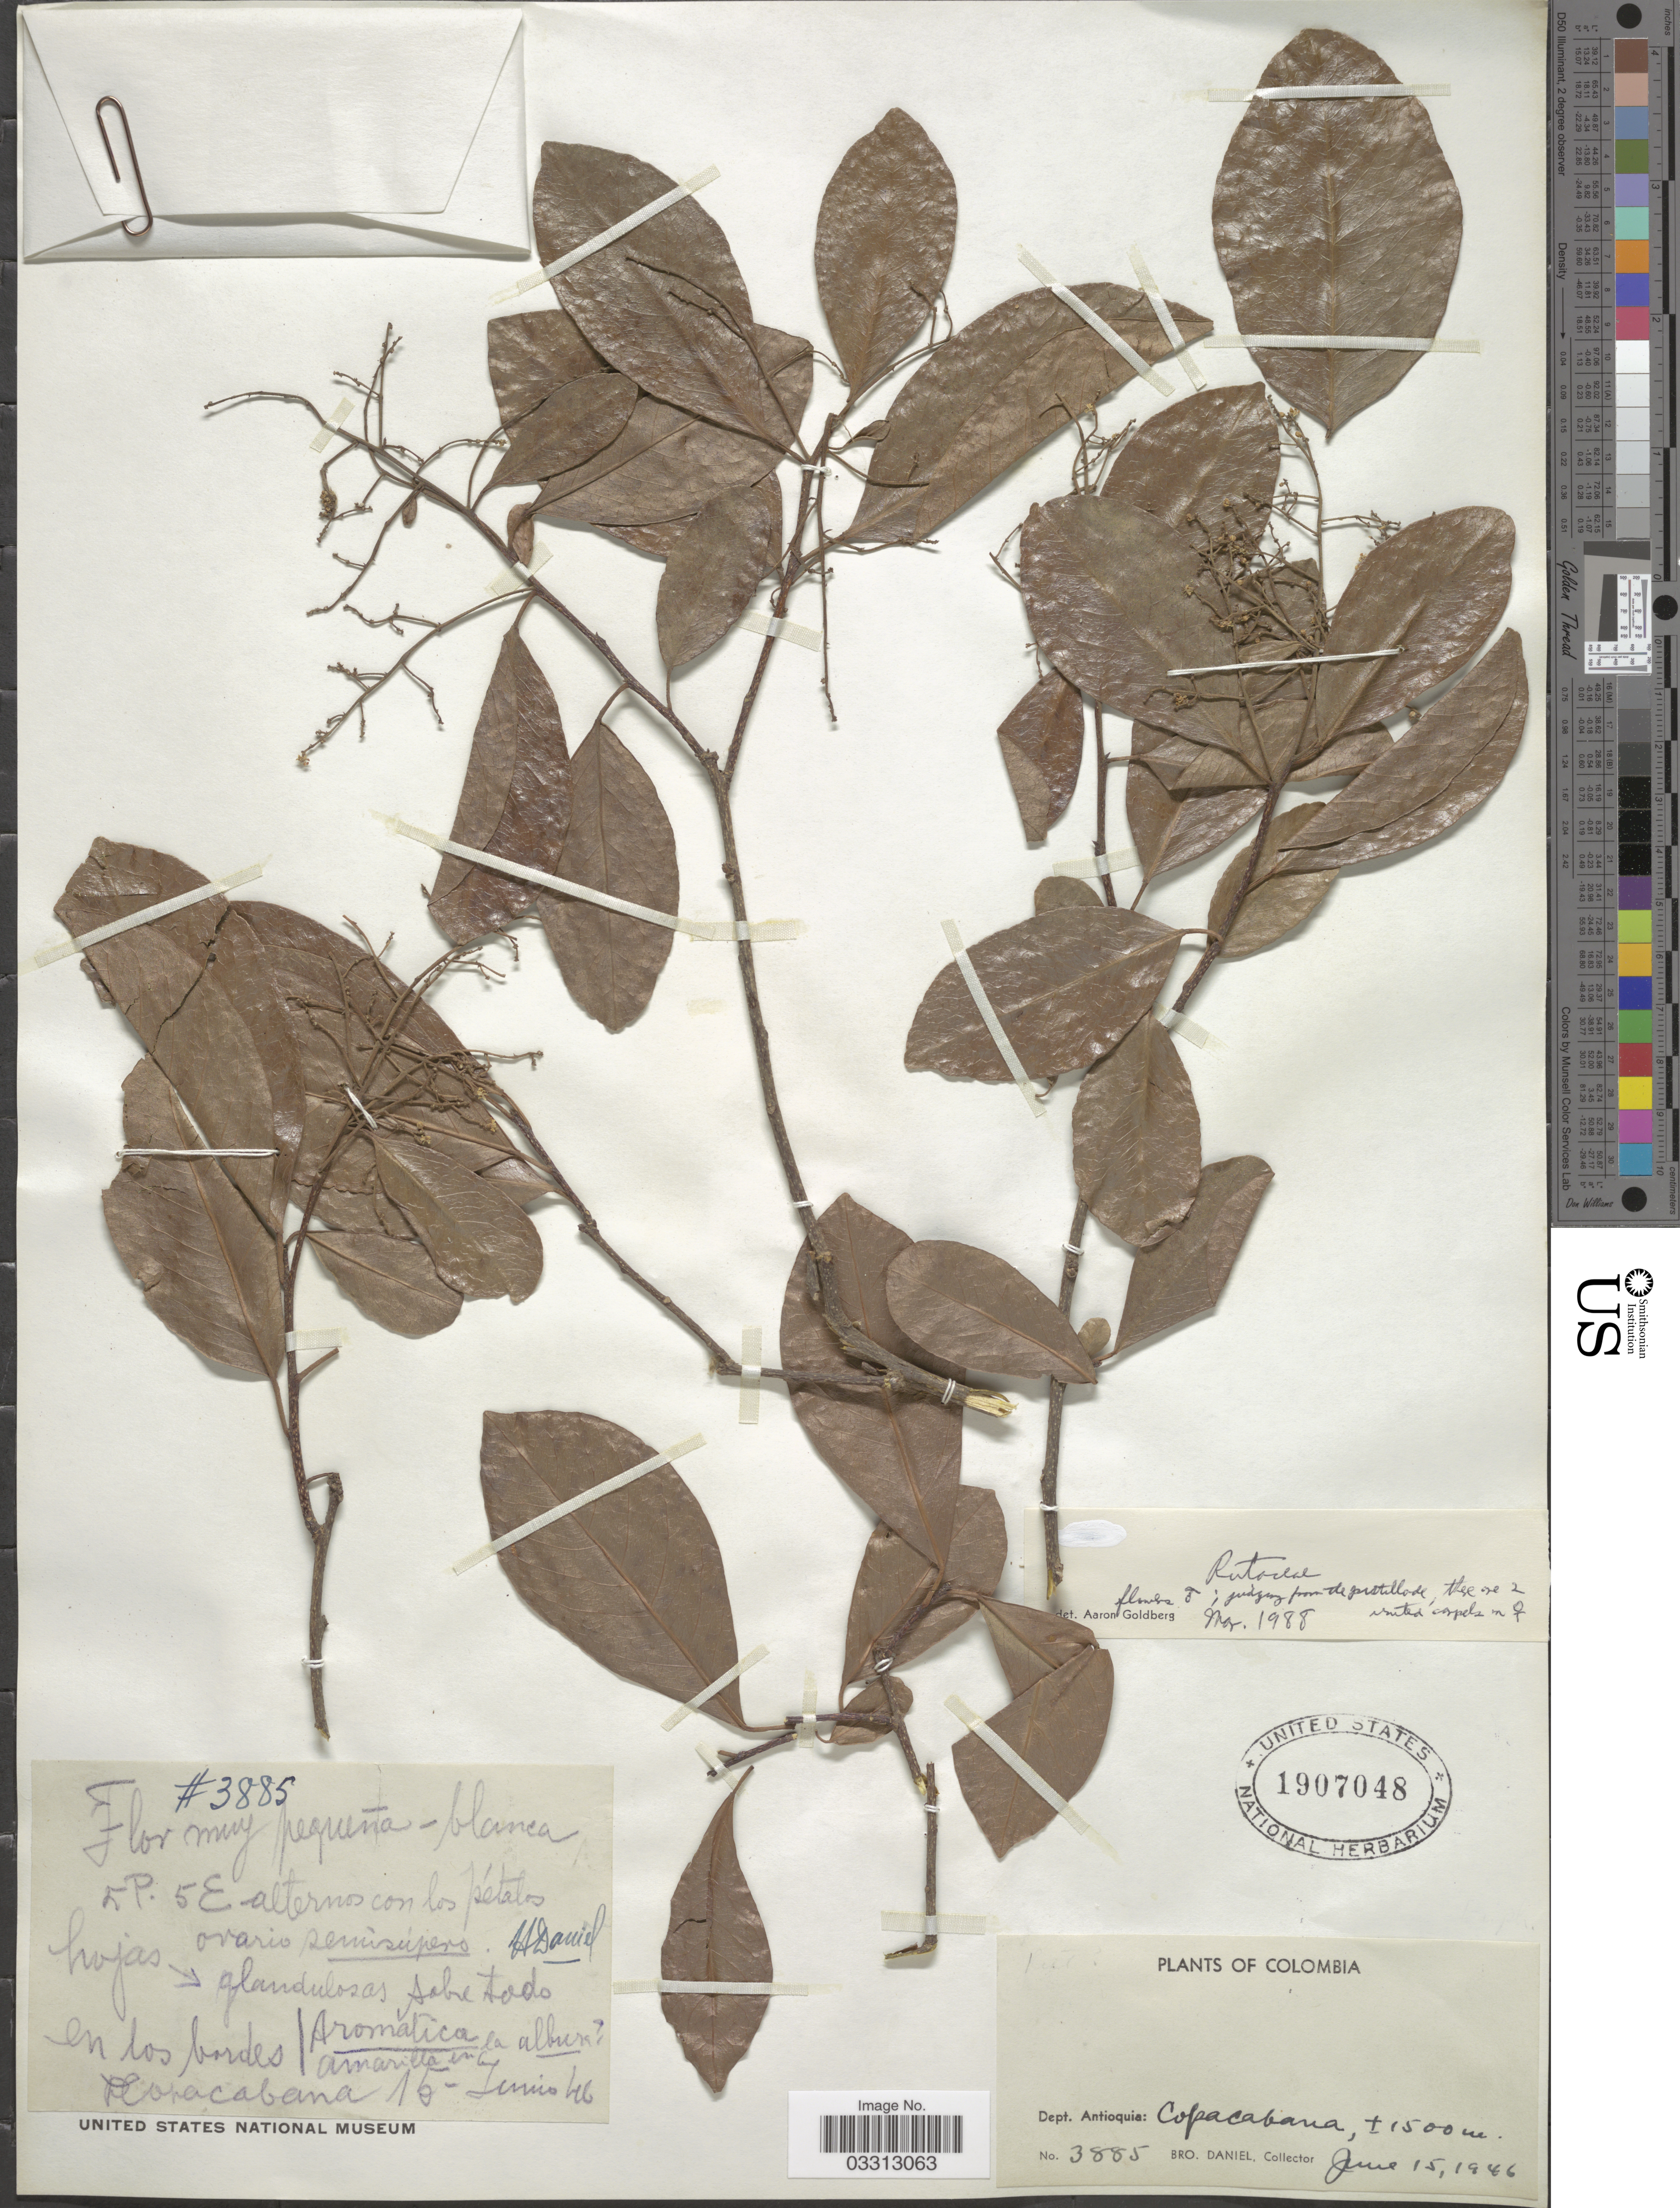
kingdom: Plantae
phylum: Tracheophyta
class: Magnoliopsida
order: Sapindales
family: Rutaceae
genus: Zanthoxylum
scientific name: Zanthoxylum schreberi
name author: (J.F. Gmel.) Reynel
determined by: Londoño-Echeverri, Y.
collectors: Bro. Daniel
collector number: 3885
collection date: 1946-06-15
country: Colombia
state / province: Antioquia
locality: Dept. Antioquia: en los bordes Copacabana.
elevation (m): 1500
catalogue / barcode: US 1907048